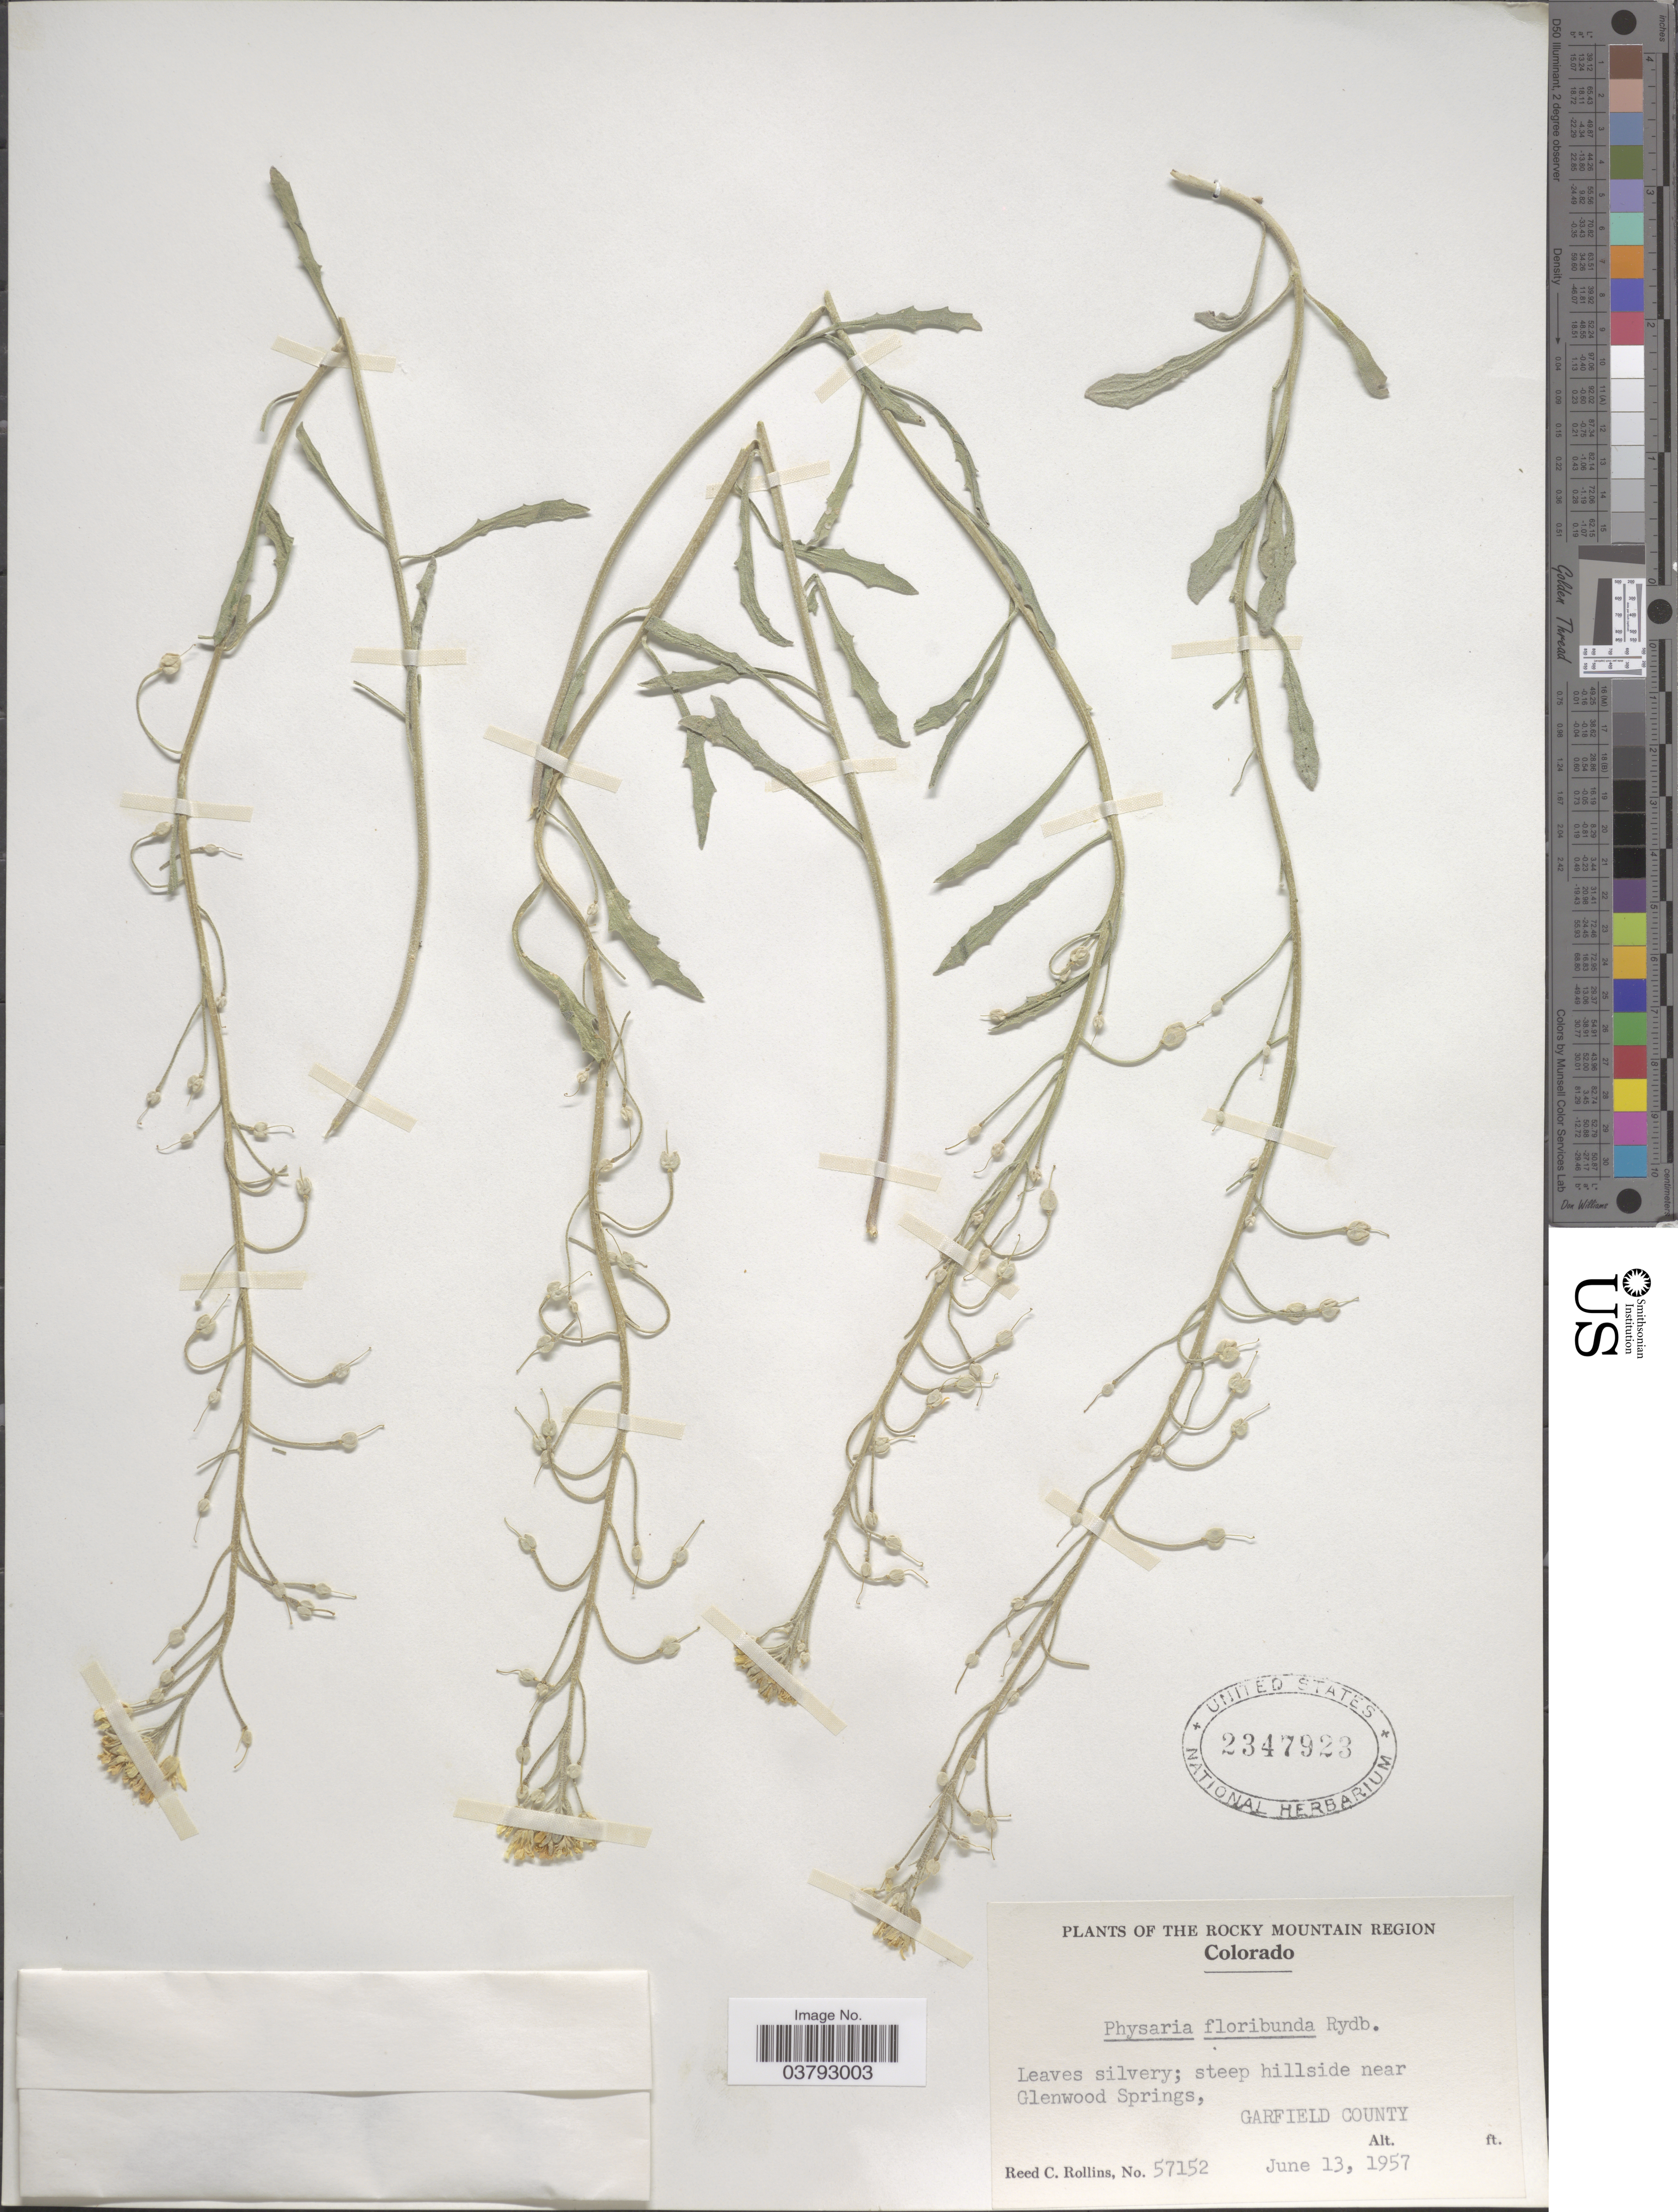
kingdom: Plantae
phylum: Tracheophyta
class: Magnoliopsida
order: Brassicales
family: Brassicaceae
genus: Physaria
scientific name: Physaria floribunda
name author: Rydb.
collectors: R. C. Rollins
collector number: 57152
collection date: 1957-06-13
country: United States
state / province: Colorado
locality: The Rocky Mountain Region. Steel hillside near Glenwood Springs, Garfield County.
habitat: steep hillside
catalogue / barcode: US 2347923